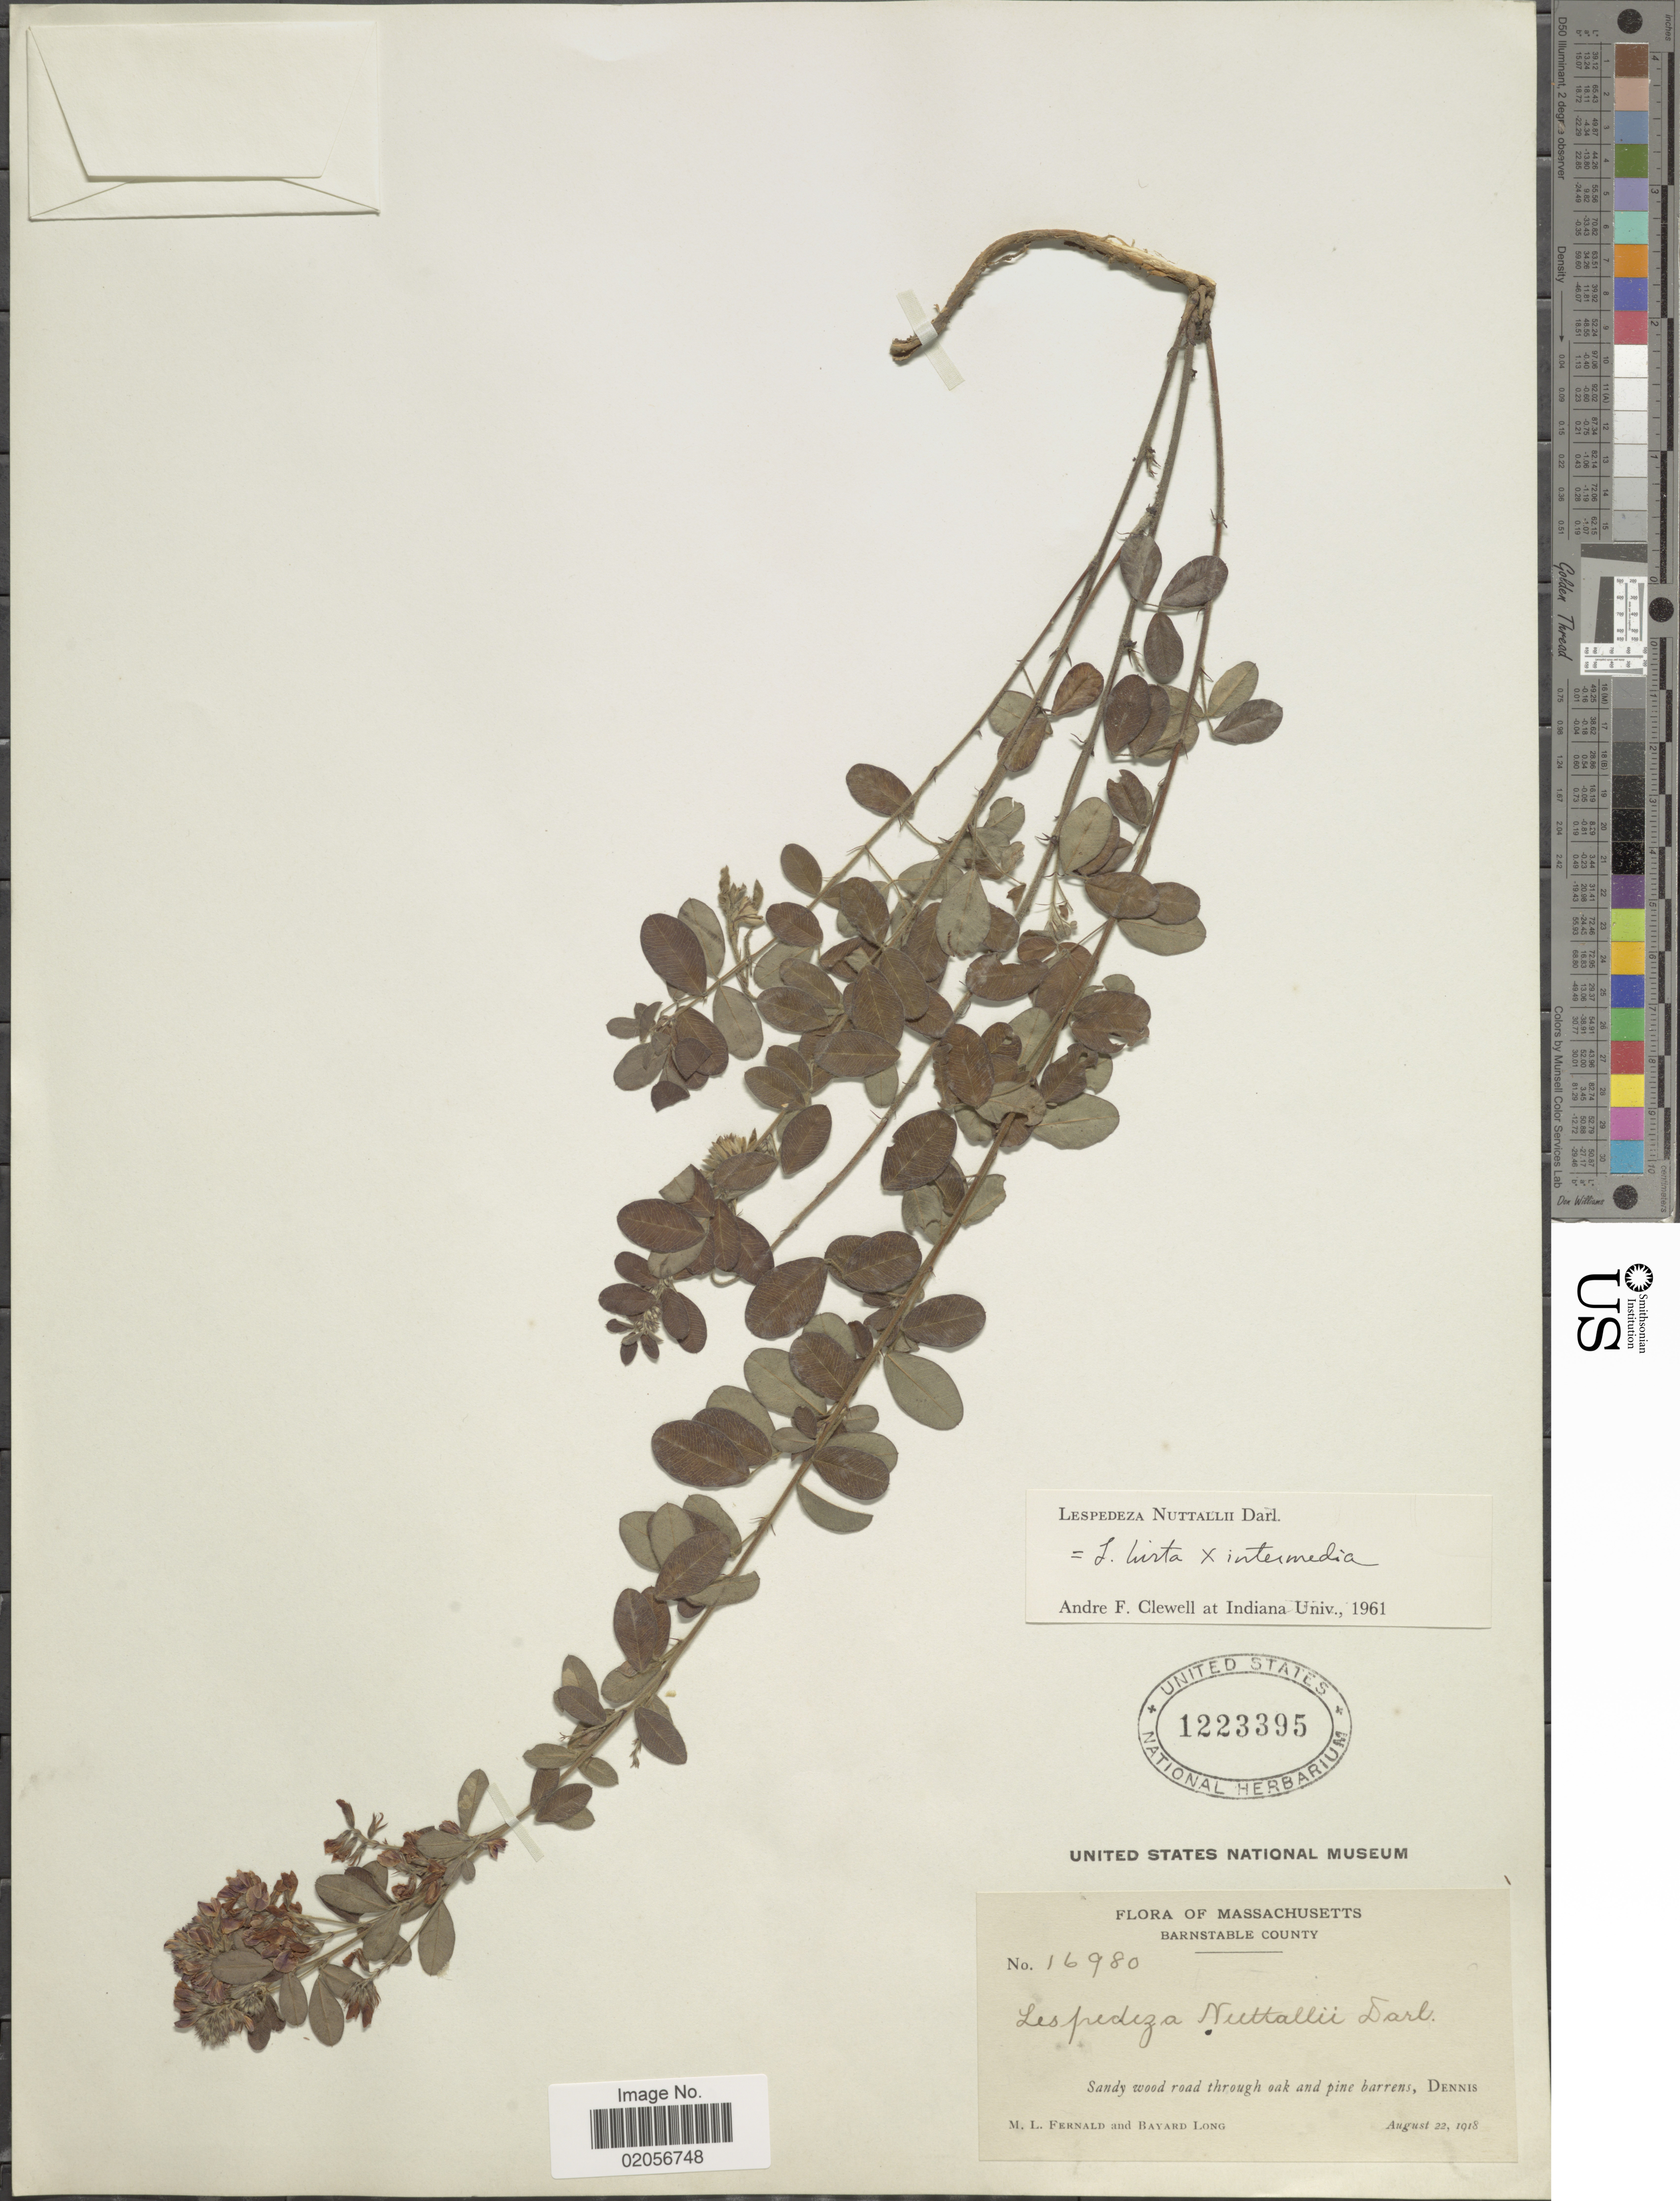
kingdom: Plantae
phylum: Tracheophyta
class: Magnoliopsida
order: Fabales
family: Fabaceae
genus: Lespedeza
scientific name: Lespedeza nuttallii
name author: Darl.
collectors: M. L. Fernald & B. Long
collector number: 16980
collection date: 1918-08-22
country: United States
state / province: Massachusetts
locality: Barnstable County, Sandy wood road through oak and pine barrens, Dennis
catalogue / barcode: US 1223395